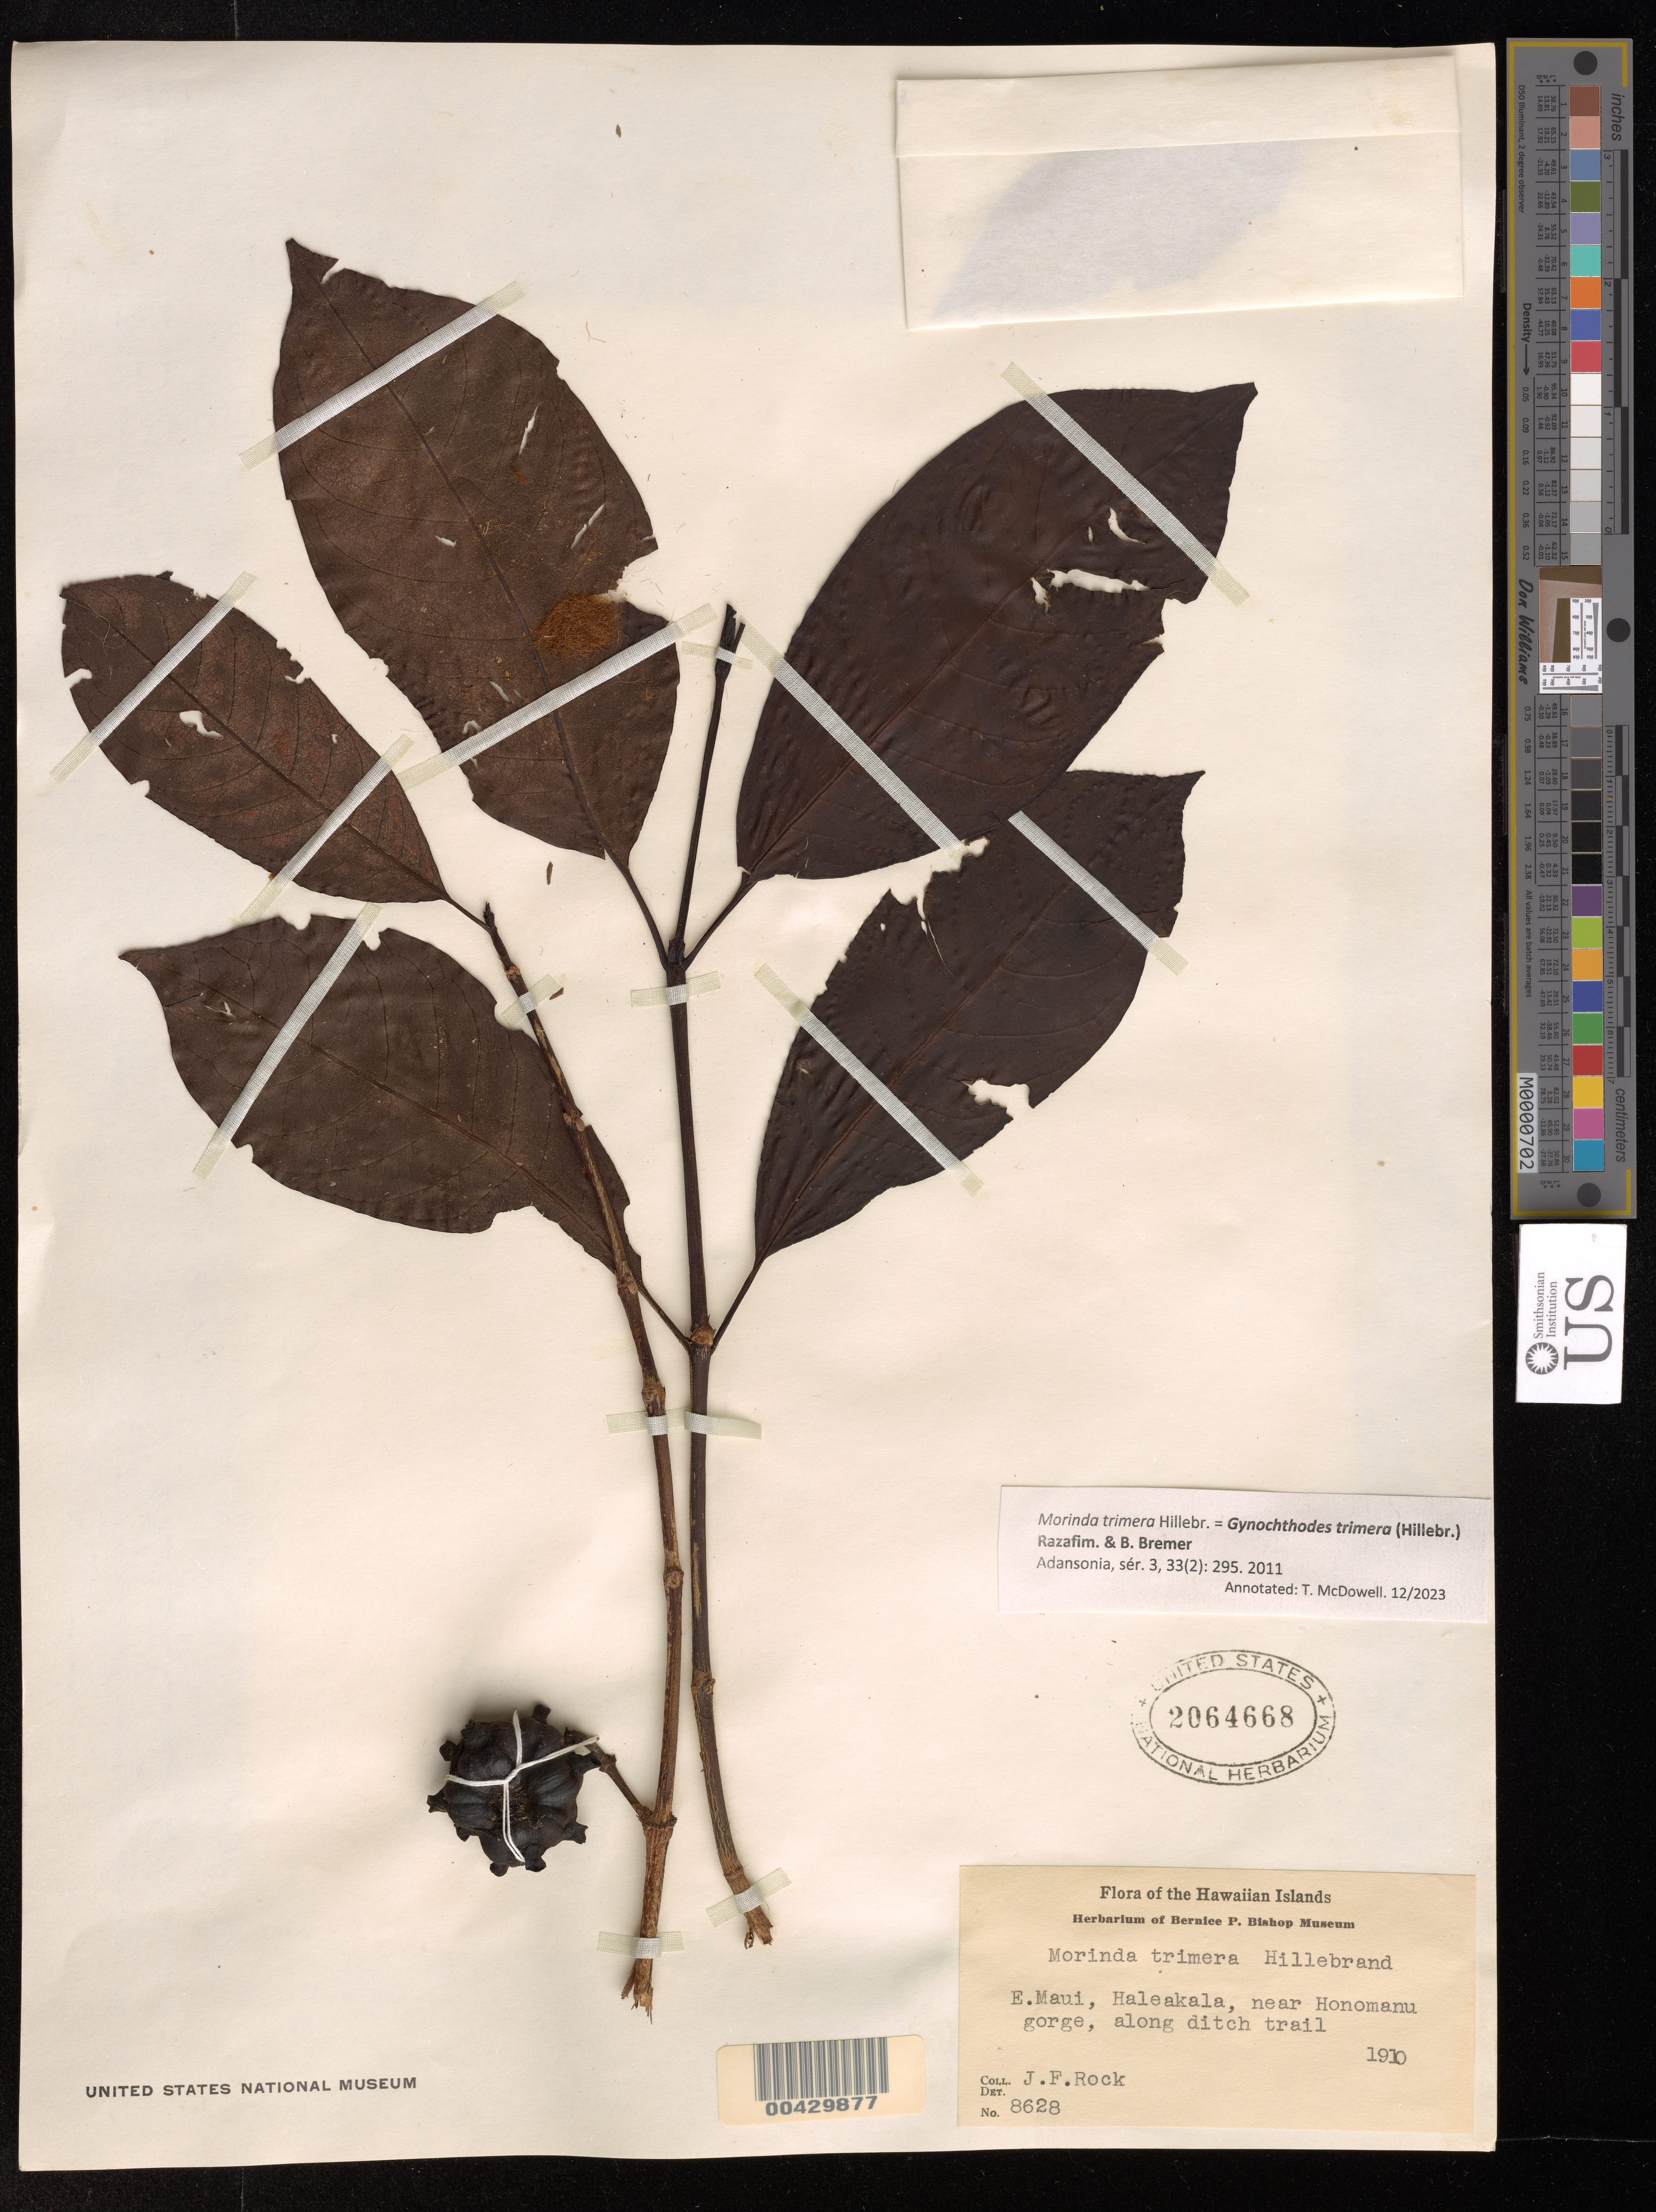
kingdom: Plantae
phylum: Tracheophyta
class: Magnoliopsida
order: Gentianales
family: Rubiaceae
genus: Gynochthodes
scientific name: Gynochthodes trimera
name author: (Hillebr.) Razafim. & B. Bremer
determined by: McDowell, T.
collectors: J. F. Rock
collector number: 8628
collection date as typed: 1910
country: United States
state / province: Hawaii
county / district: Maui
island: Maui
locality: Haleakala, near Honomanu gorge, along ditch trail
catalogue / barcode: US 2064668